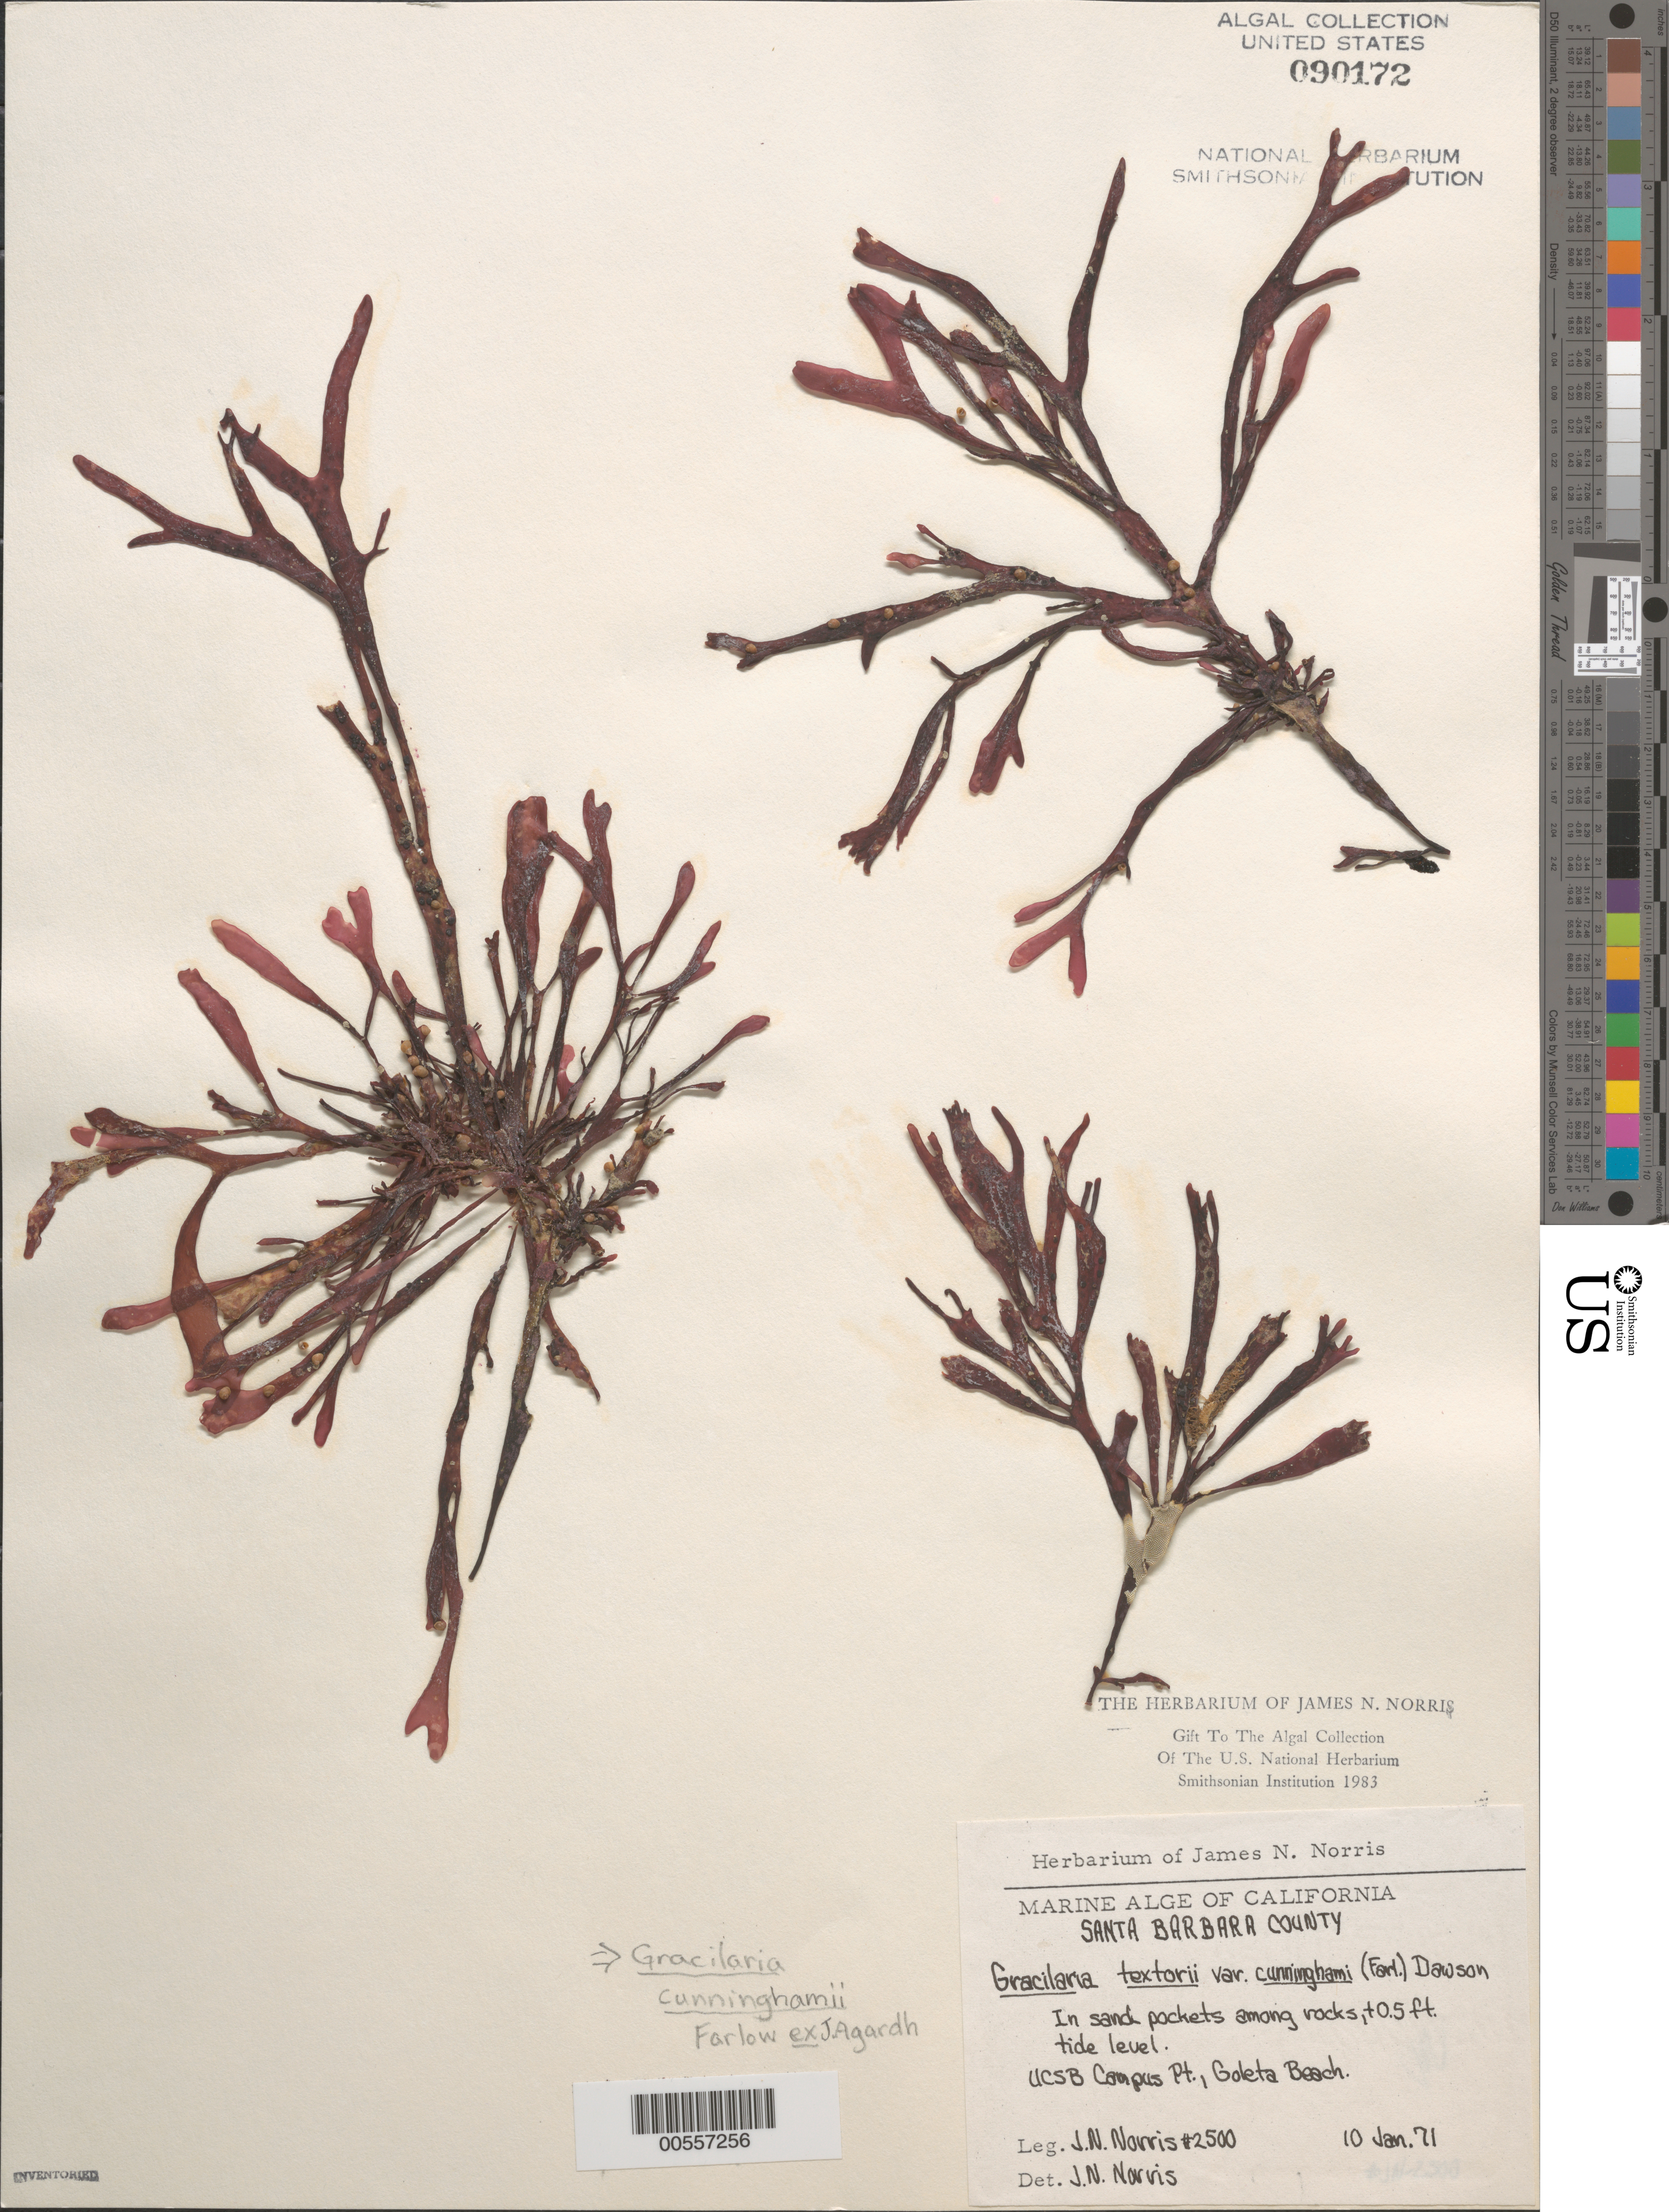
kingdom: Plantae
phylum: Rhodophyta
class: Florideophyceae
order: Gracilariales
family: Gracilariaceae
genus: Gracilaria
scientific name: Gracilaria textorii var. cunninghamii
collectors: J. N. Norris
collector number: JN-2500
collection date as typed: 10 Jan 1971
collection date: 1971-01-10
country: United States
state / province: California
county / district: Santa Barbara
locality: Campus Point, Goleta Beach, University of California Santa Barbara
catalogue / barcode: US 90172